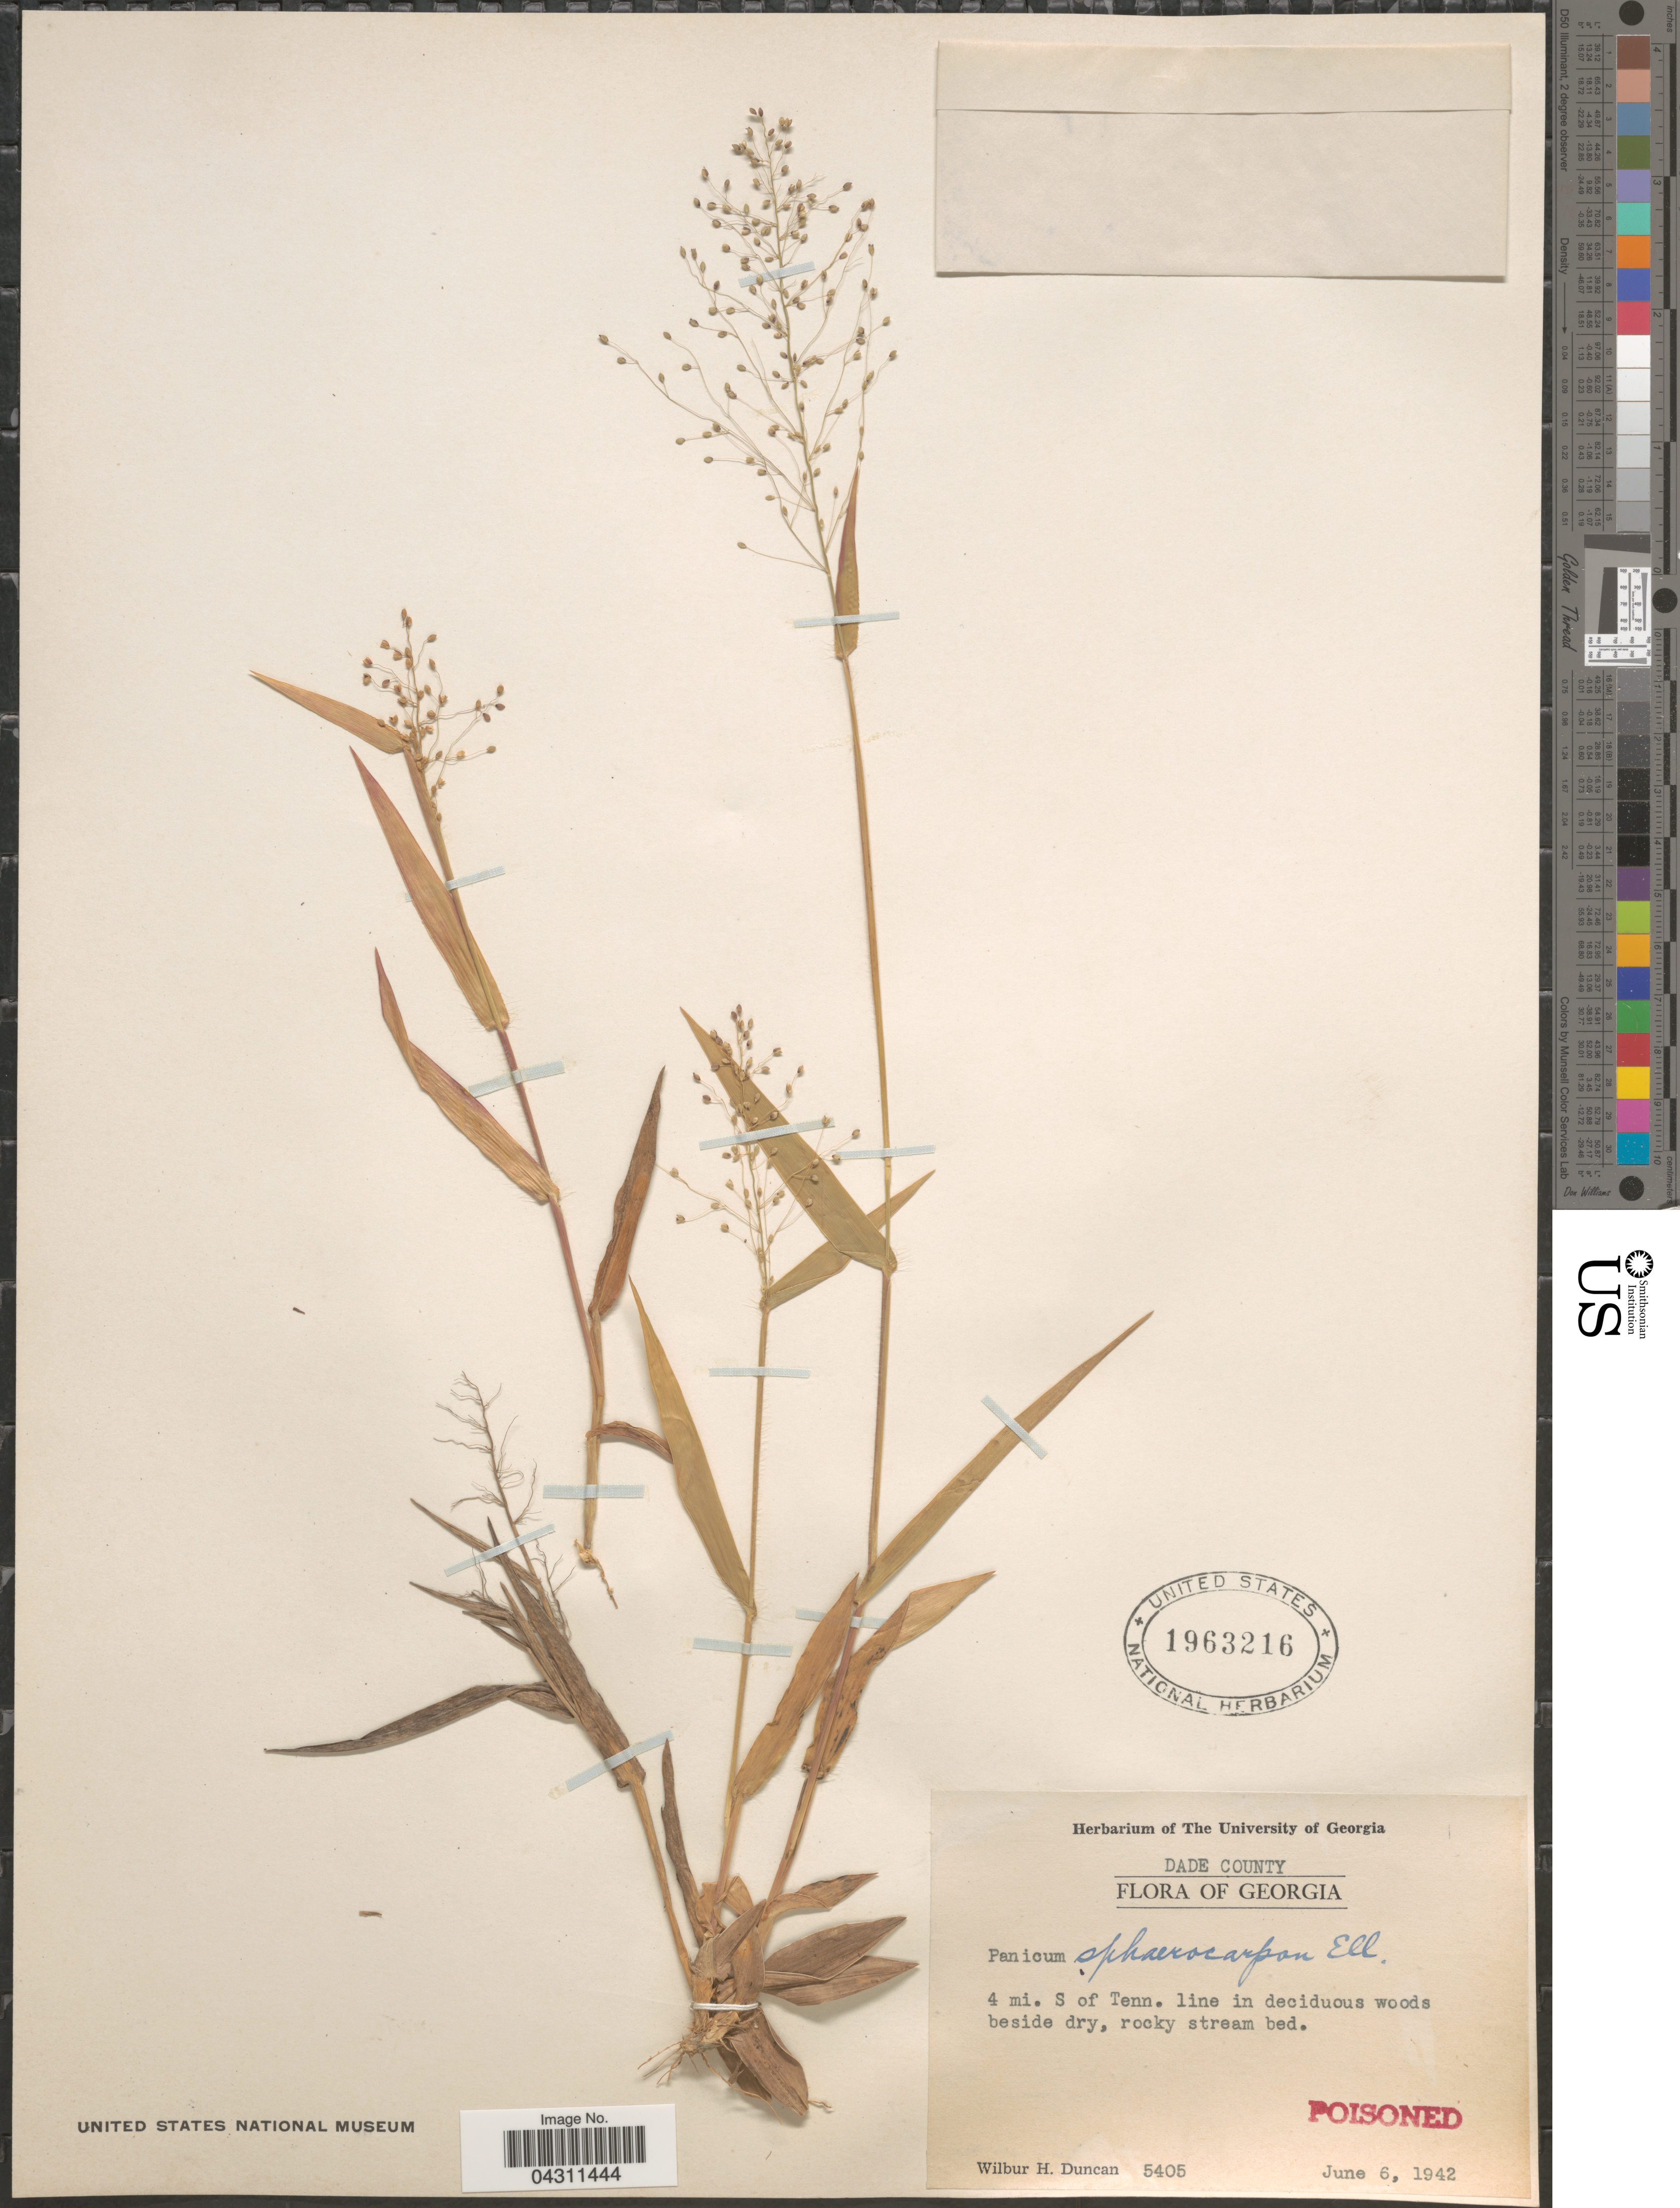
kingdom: Plantae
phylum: Tracheophyta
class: Liliopsida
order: Poales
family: Poaceae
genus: Dichanthelium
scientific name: Dichanthelium sphaerocarpon var. sphaerocarpon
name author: (Elliott) Gould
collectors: W. H. Duncan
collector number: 5405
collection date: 1942-06-06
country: United States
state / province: Georgia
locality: Dade County. 4 mi. S. of Tenn. line in deciduous woods beside dry, rocky stream bed.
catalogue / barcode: US 1963216